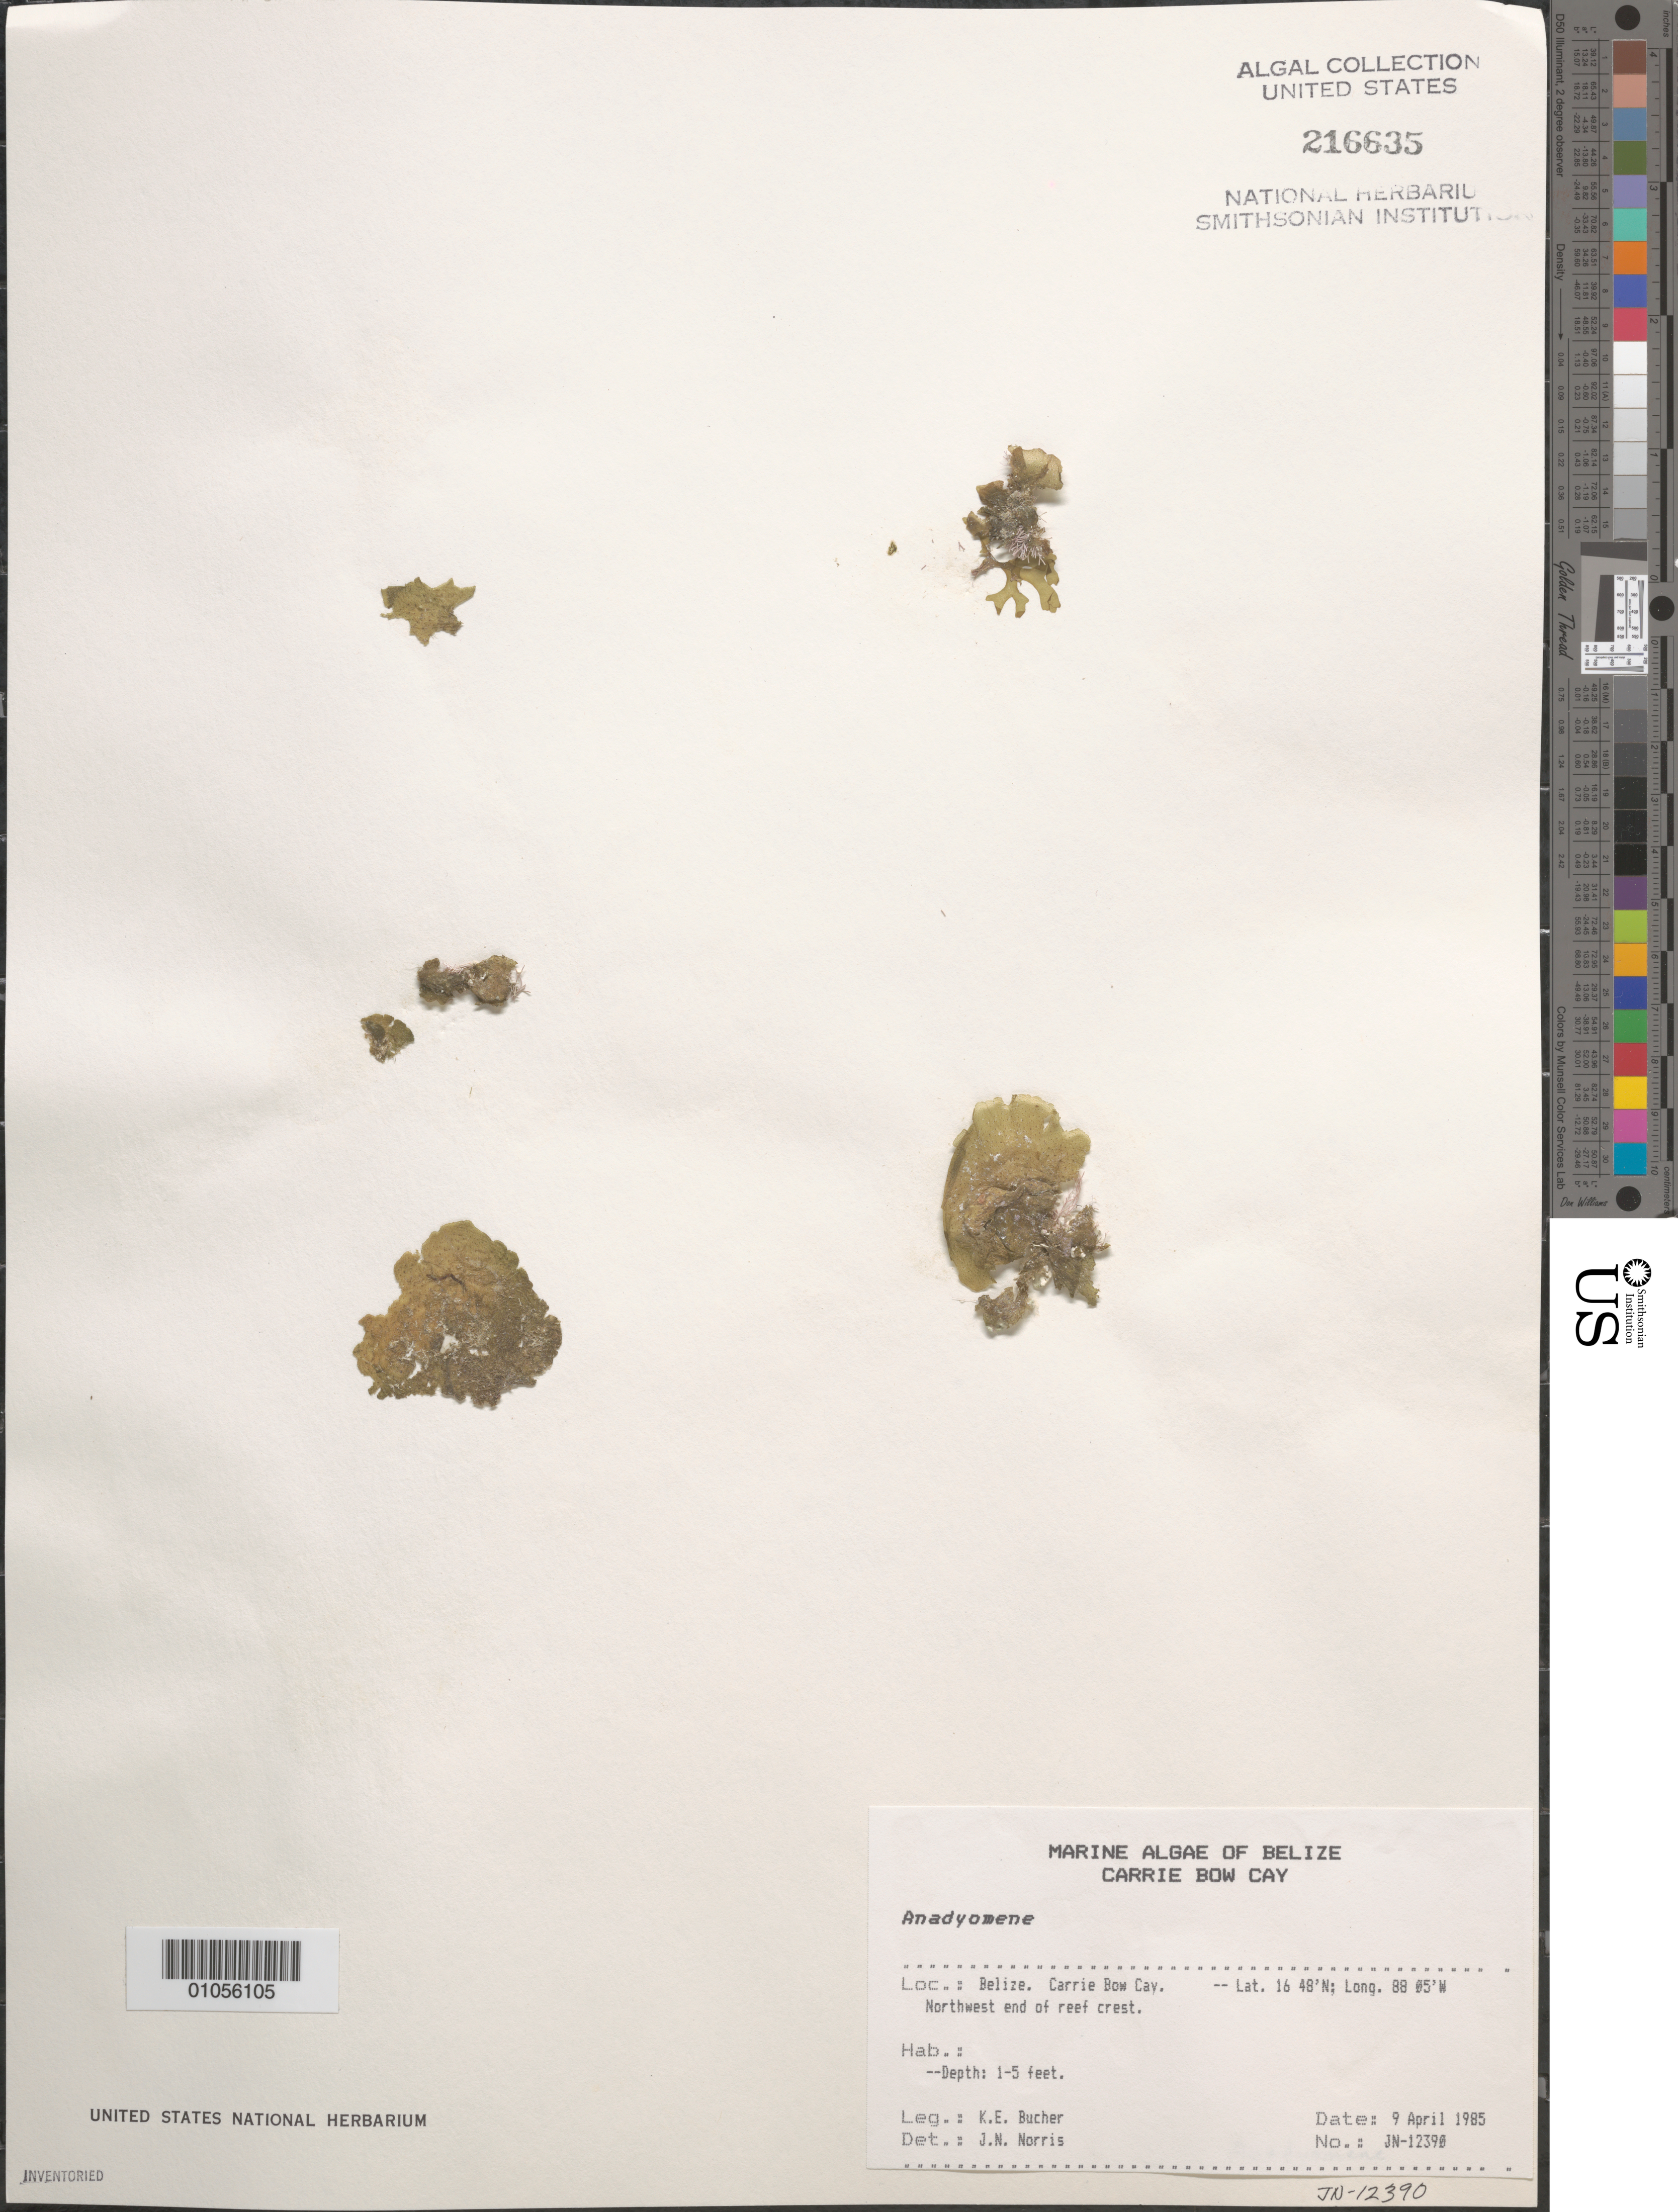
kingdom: Plantae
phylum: Chlorophyta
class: Ulvophyceae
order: Cladophorales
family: Anadyomenaceae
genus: Anadyomene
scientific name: Anadyomene sp.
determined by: Norris, James N.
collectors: K. E. Bucher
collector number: JN-390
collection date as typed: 09 Apr 1985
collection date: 1985-04-09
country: Belize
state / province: Stann Creek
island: Carrie Bow Cay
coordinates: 16 48' N, 88 05' W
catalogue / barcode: US 216635